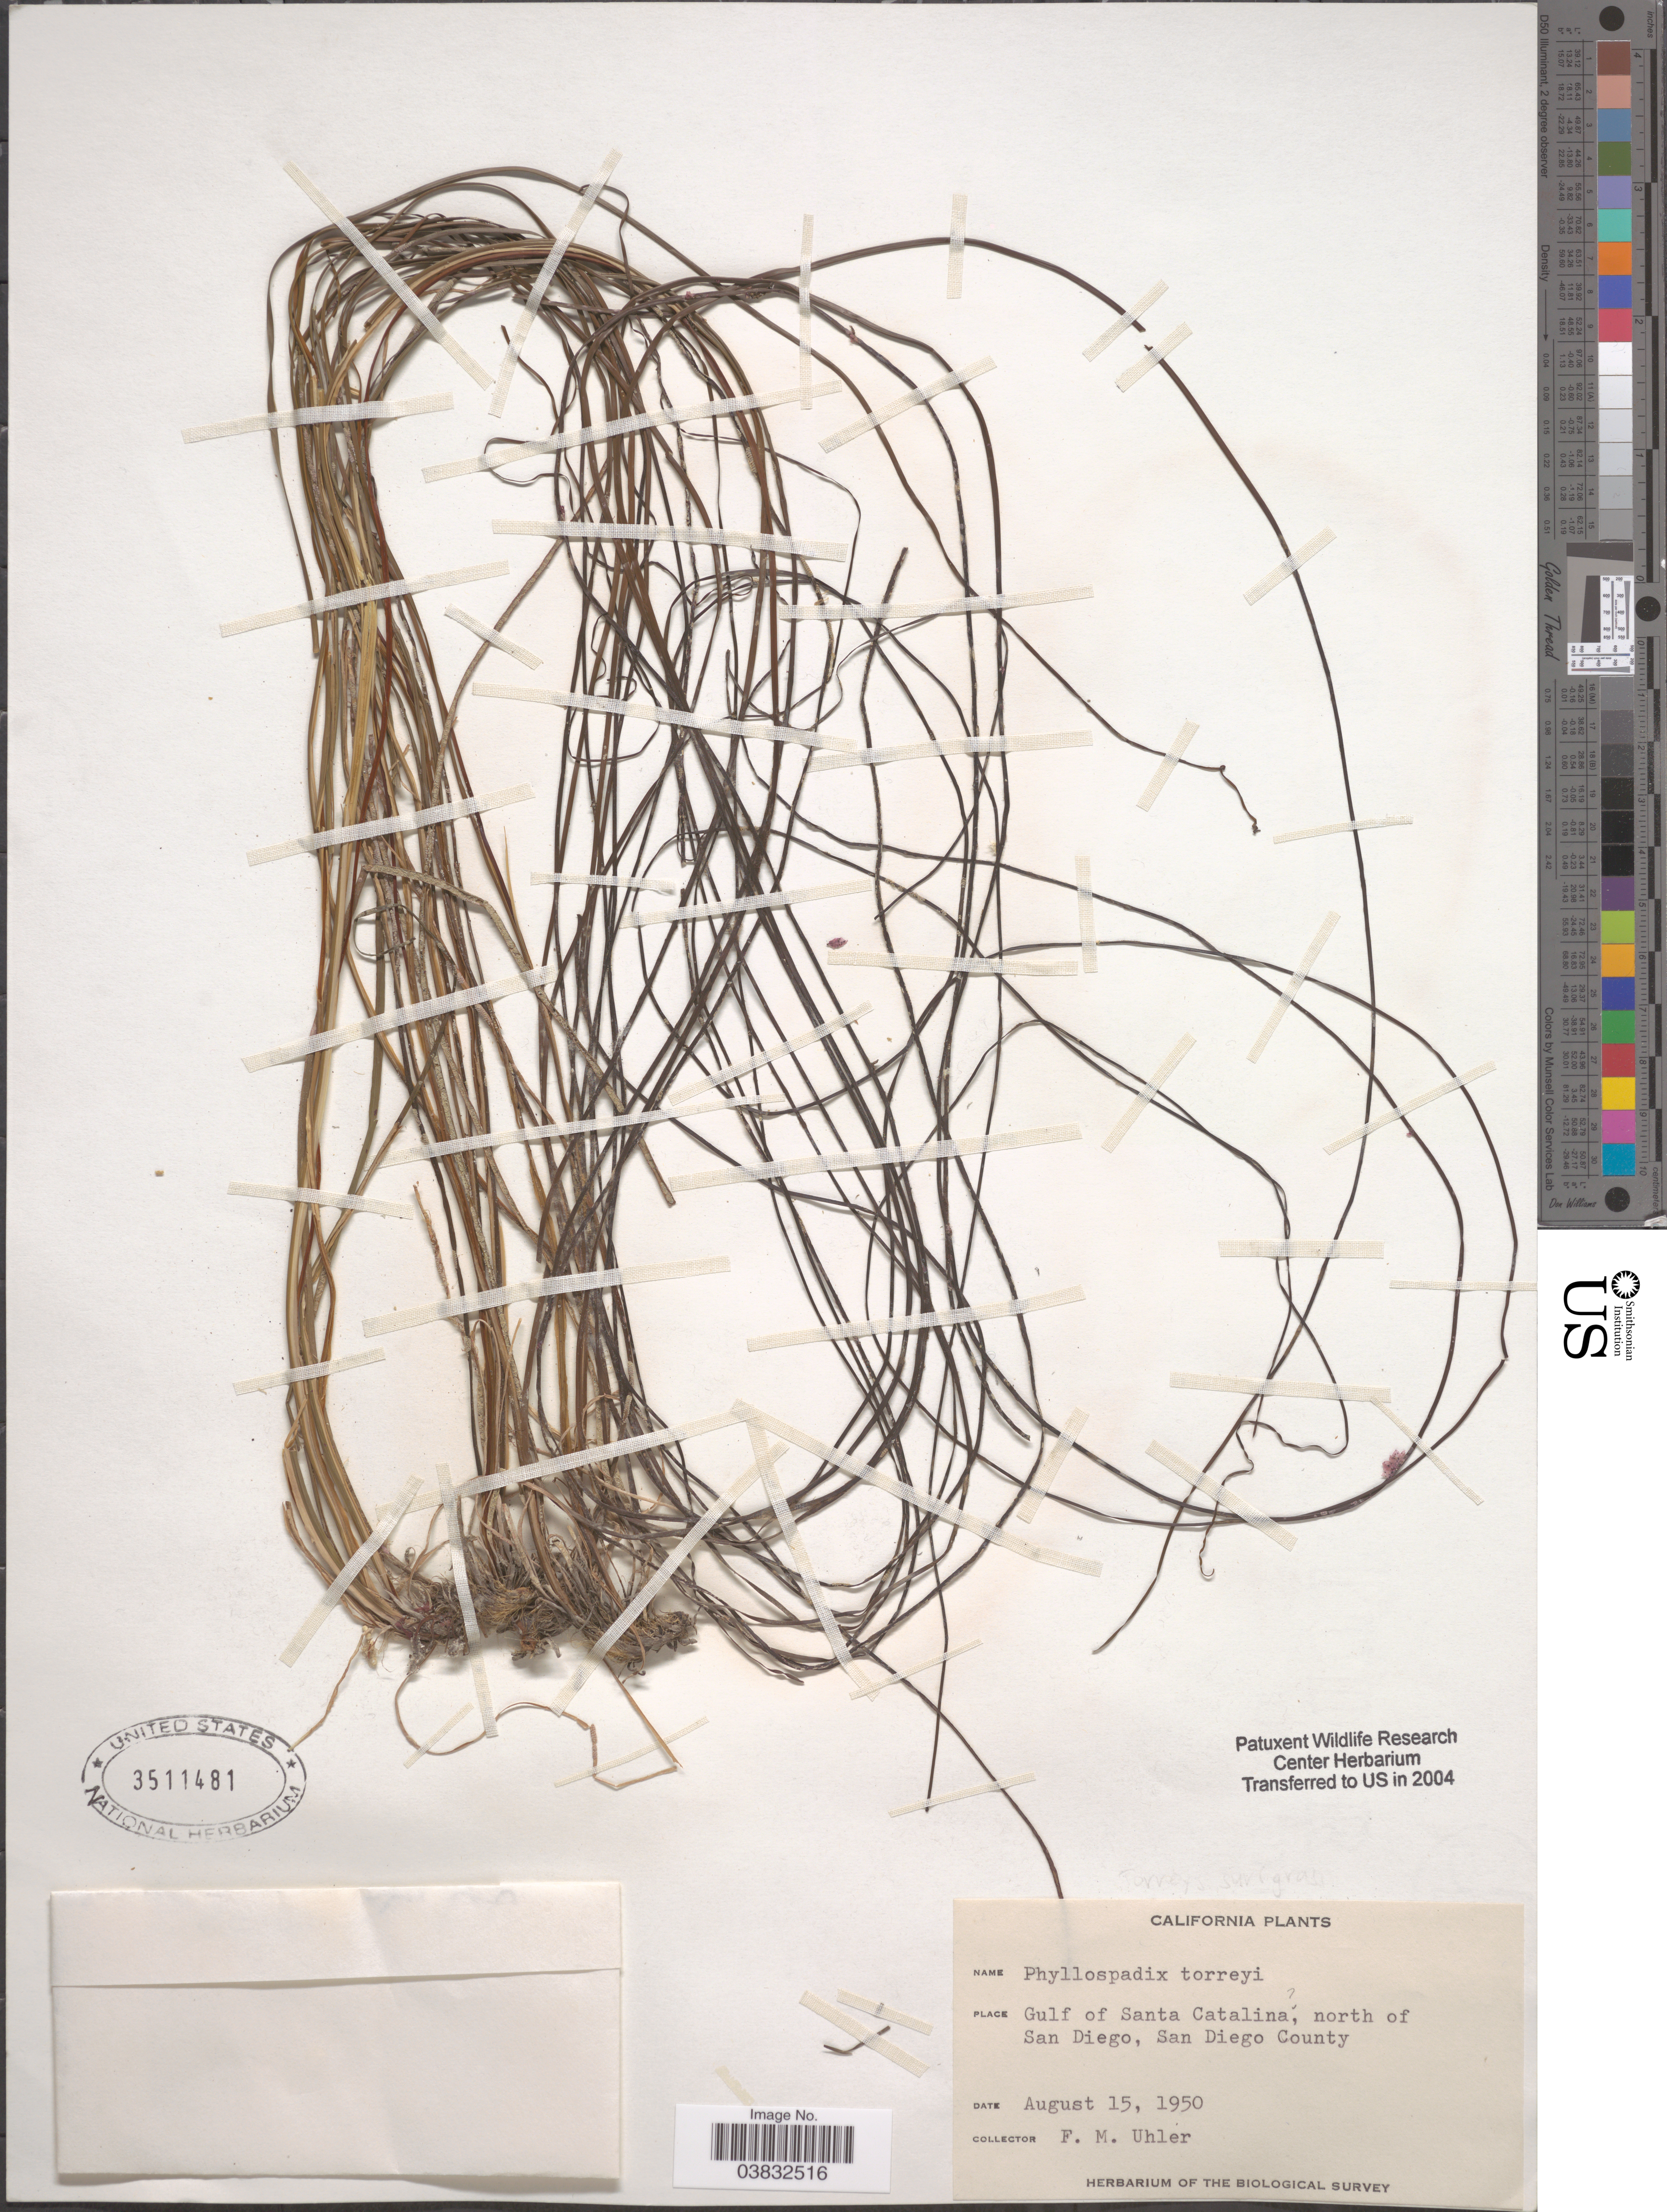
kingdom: Plantae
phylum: Tracheophyta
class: Liliopsida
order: Alismatales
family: Zosteraceae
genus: Phyllospadix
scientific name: Phyllospadix torreyi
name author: S. Watson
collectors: F. M. Uhler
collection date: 1950-08-15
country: United States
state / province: California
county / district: San Diego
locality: Gulf of Santa Catalina [unsure placement], north of San Diego, San Diego County.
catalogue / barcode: US 3511481